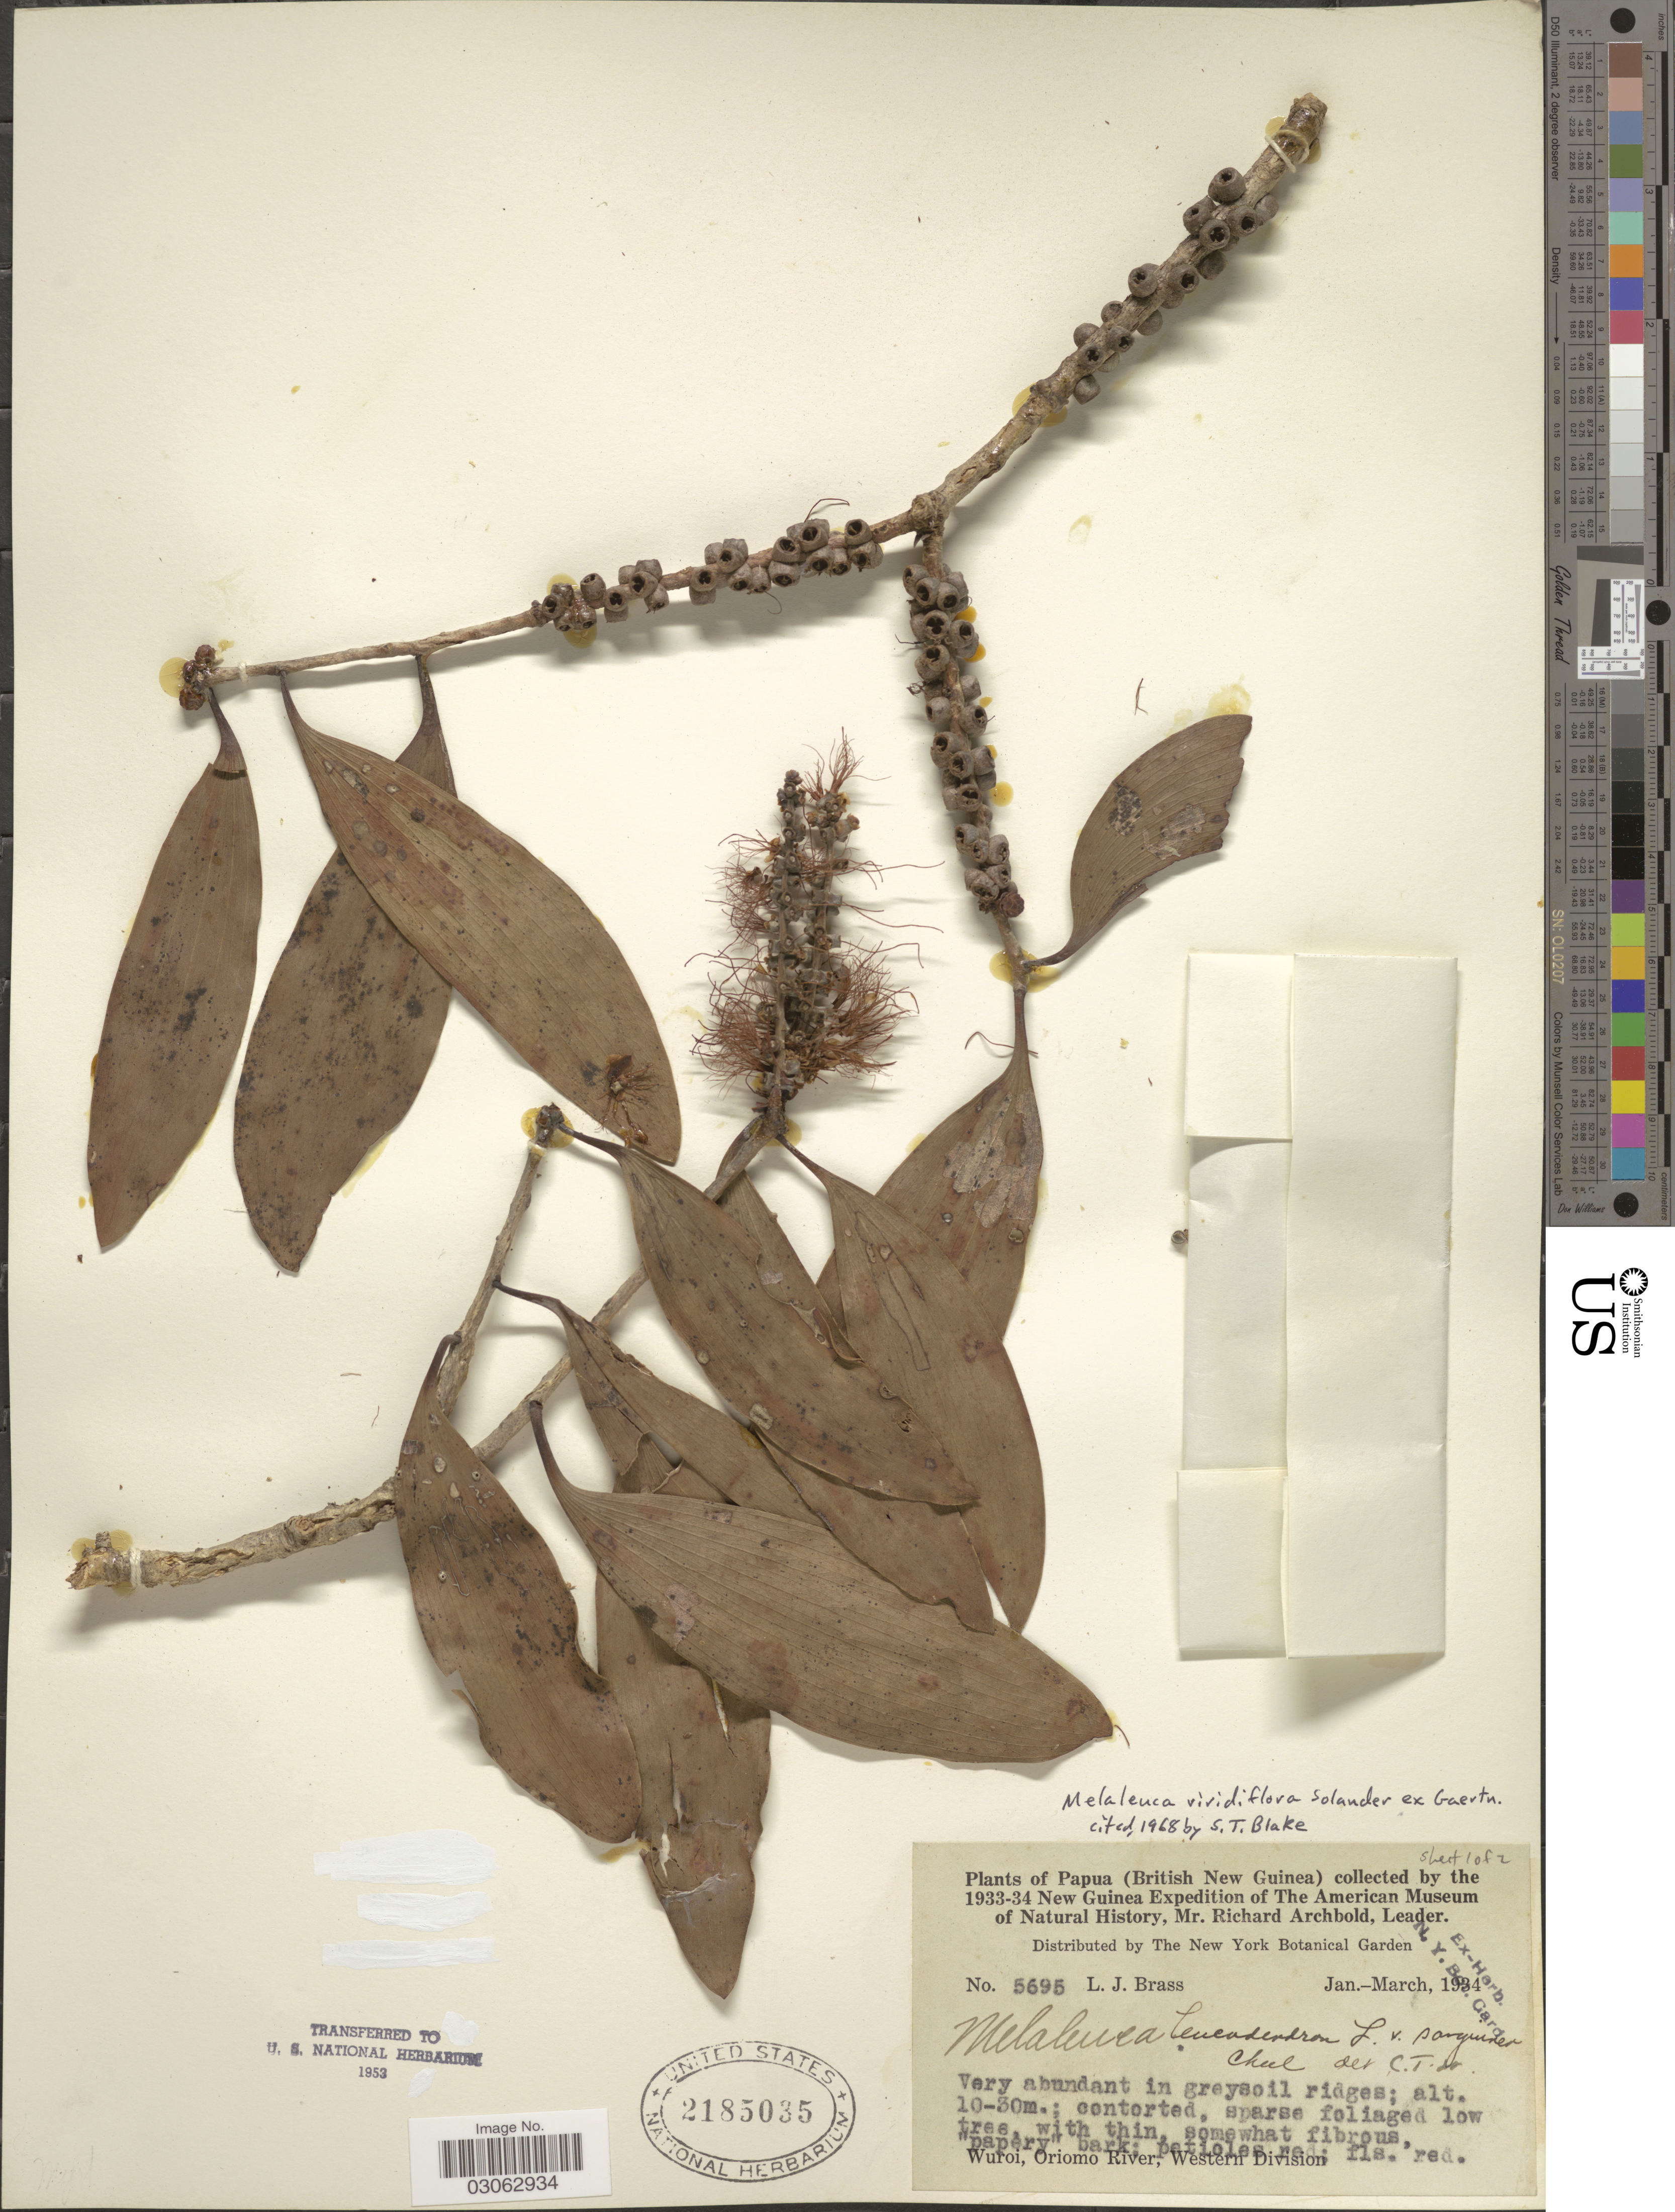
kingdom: Plantae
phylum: Tracheophyta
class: Magnoliopsida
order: Myrtales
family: Myrtaceae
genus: Melaleuca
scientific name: Melaleuca viridiflora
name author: Sol. ex Gaertn.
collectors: L. J. Brass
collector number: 5695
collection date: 1934-01/1934-03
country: Papua New Guinea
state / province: Manus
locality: (British New Guinea) Wuroi, Oriomo River, Western Division.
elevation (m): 10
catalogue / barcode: US 2185035